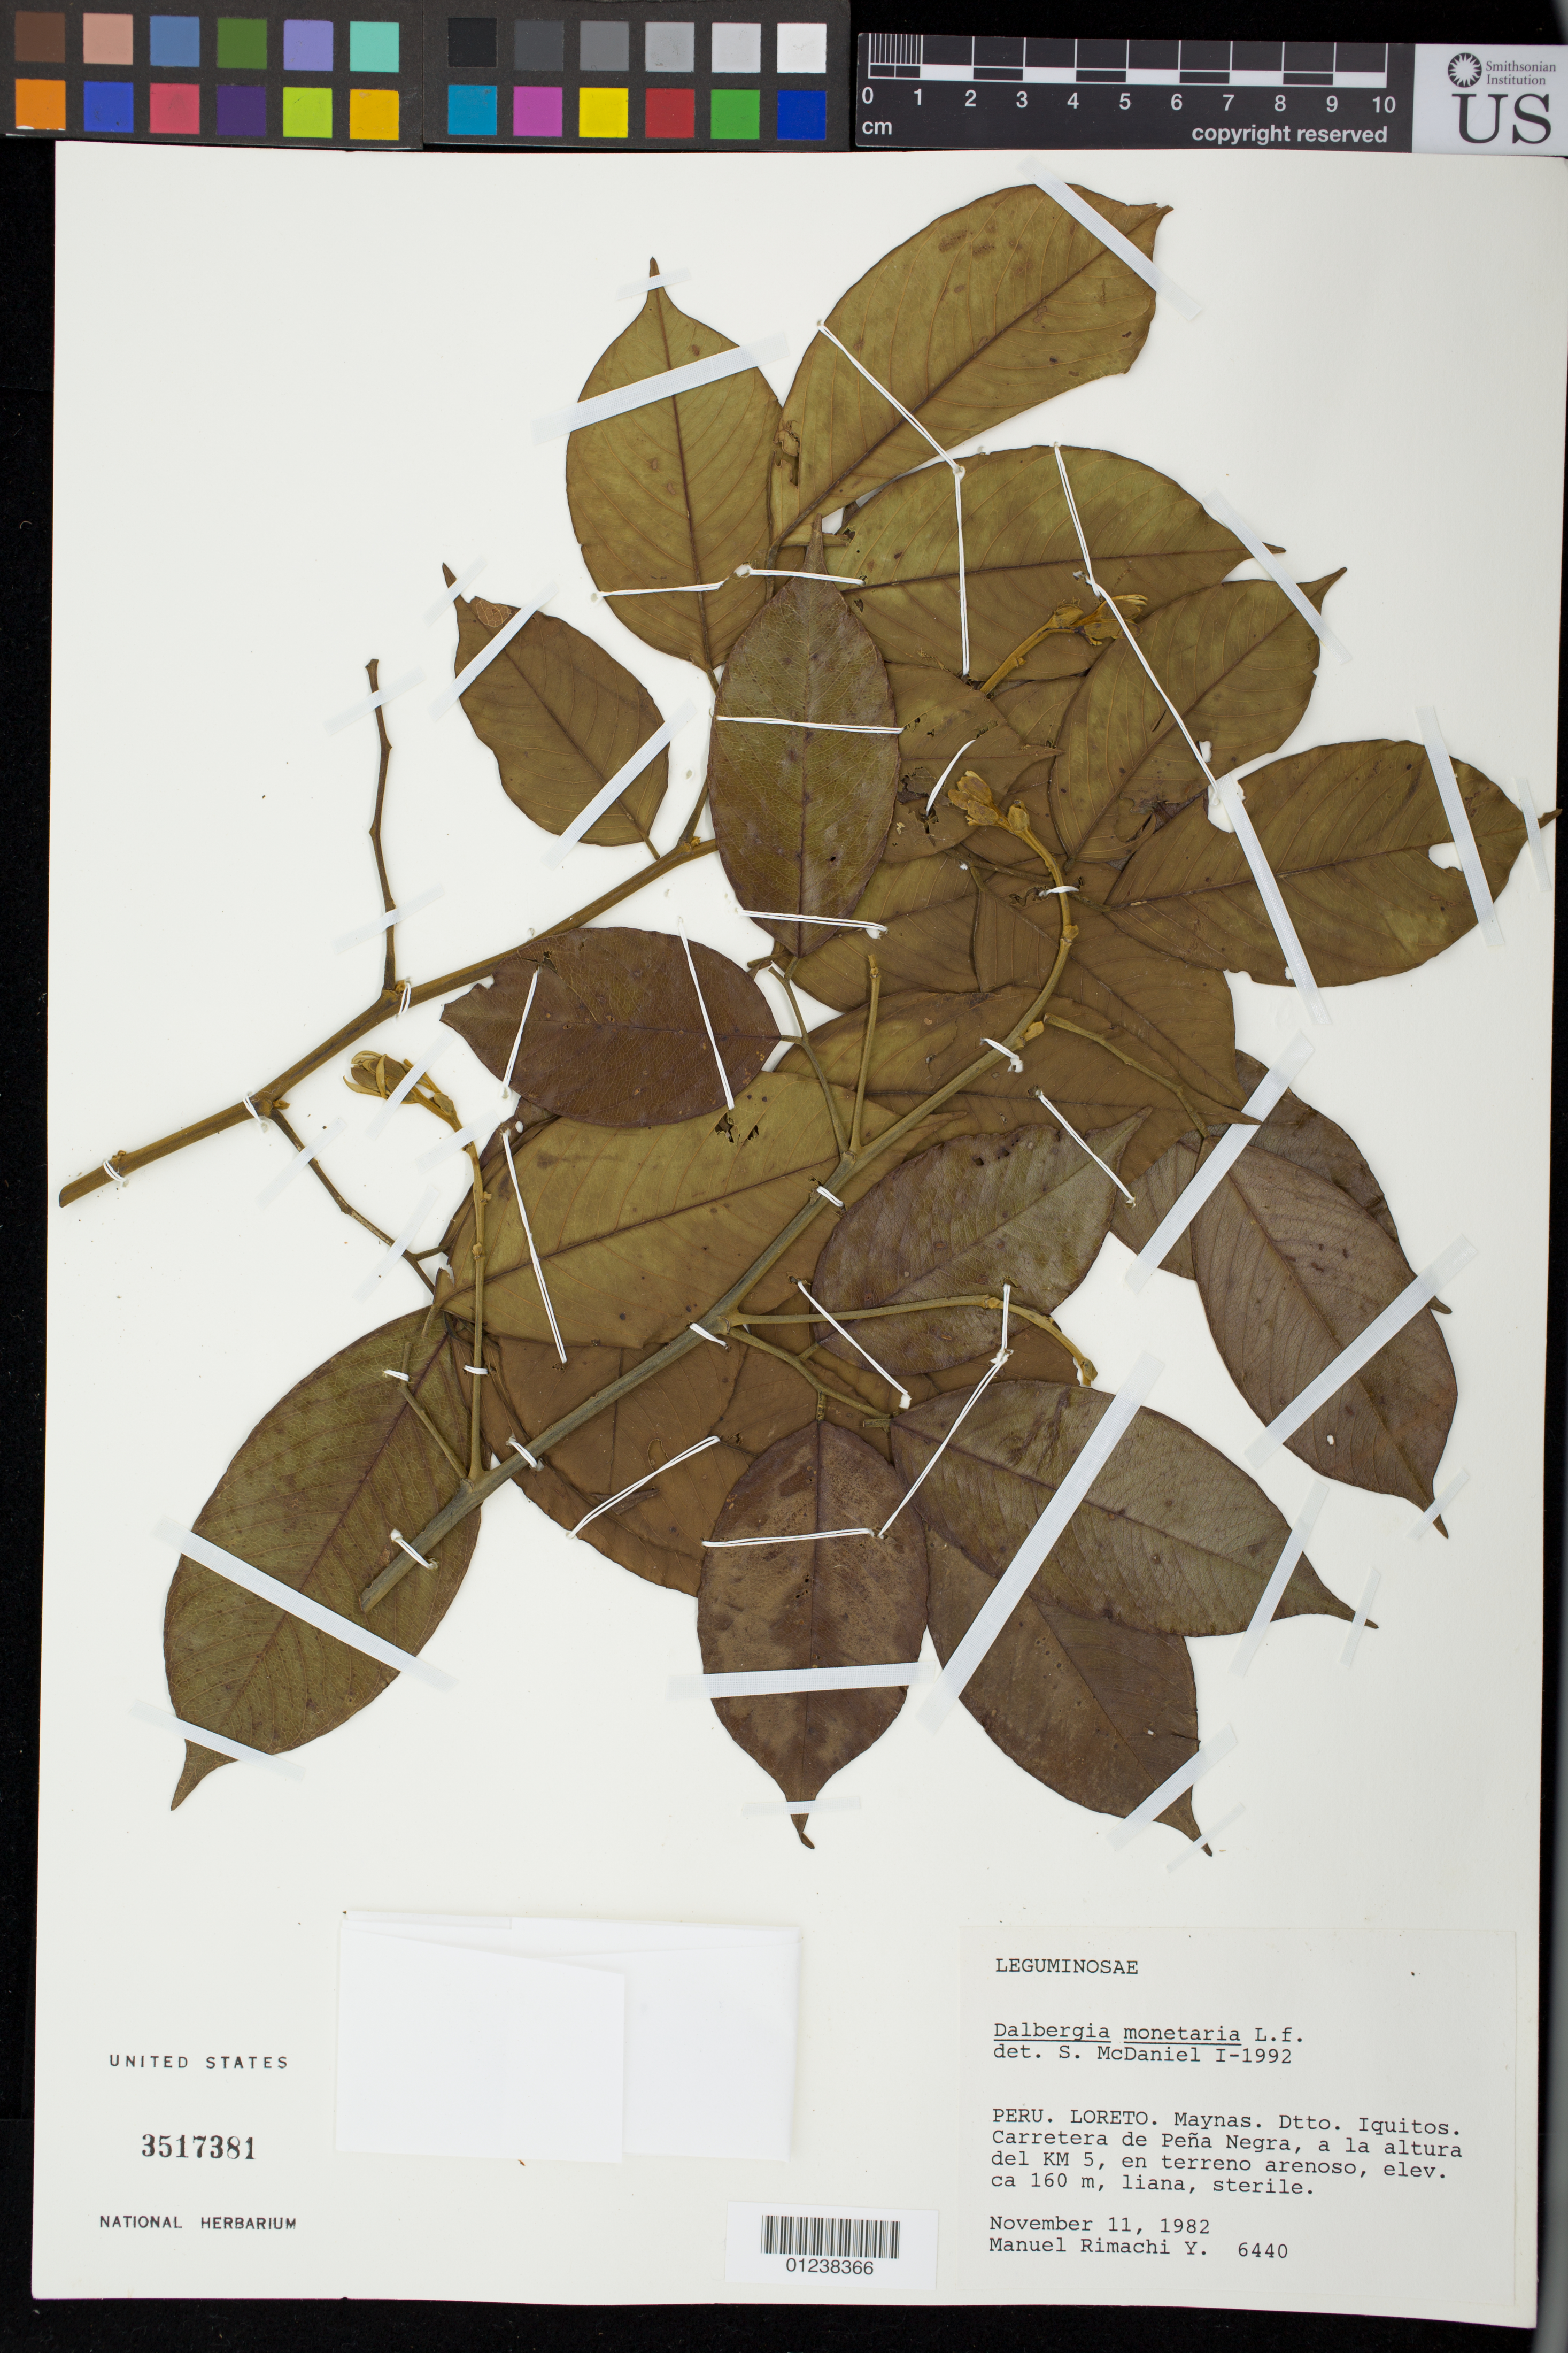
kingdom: Plantae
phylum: Tracheophyta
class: Magnoliopsida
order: Fabales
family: Fabaceae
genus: Dalbergia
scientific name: Dalbergia monetaria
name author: L. f.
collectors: M. Rimachi Y.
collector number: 6440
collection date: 1982-11-11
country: Peru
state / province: Loreto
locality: Carretera de Peya Negra, a la altura del KM 5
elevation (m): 160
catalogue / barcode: US 3517381